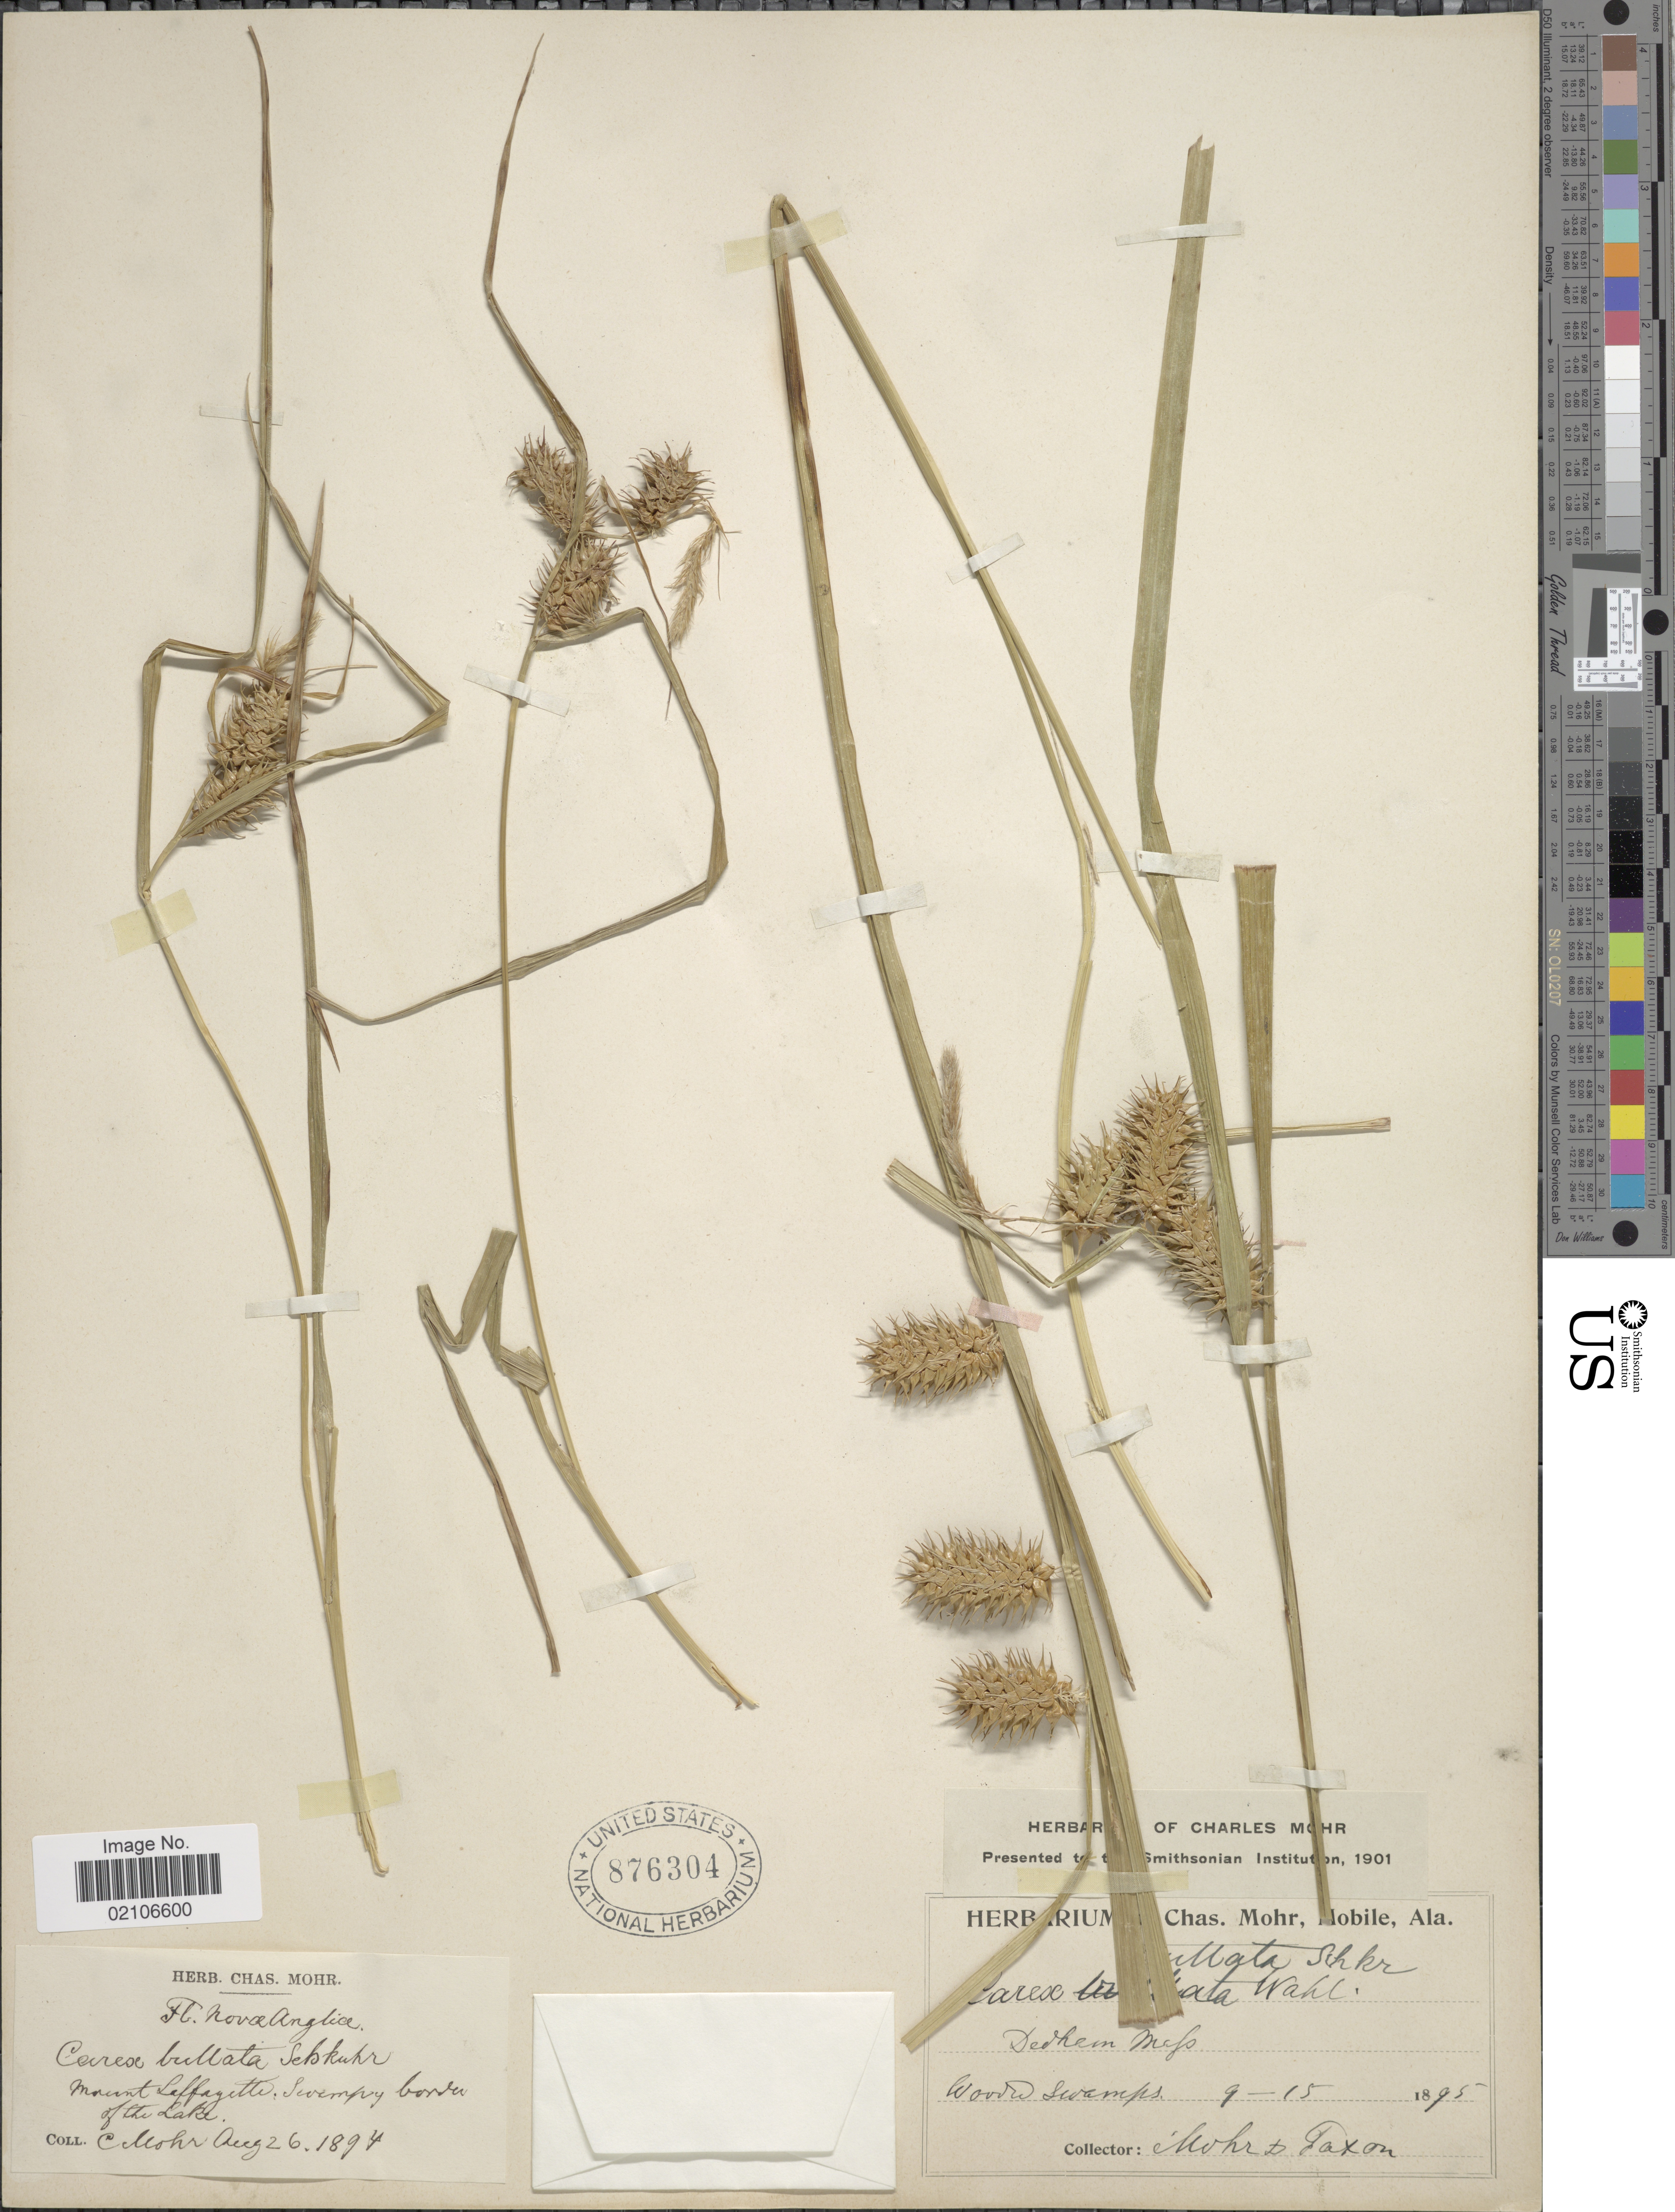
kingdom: Plantae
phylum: Tracheophyta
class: Liliopsida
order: Poales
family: Cyperaceae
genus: Carex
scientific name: Carex bullata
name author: Schkuhr ex Willd.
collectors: C. T. Mohr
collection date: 1894-08-26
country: United States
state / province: New Hampshire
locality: Mount Laffayette, Swampy border of the Lake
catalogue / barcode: US 876304